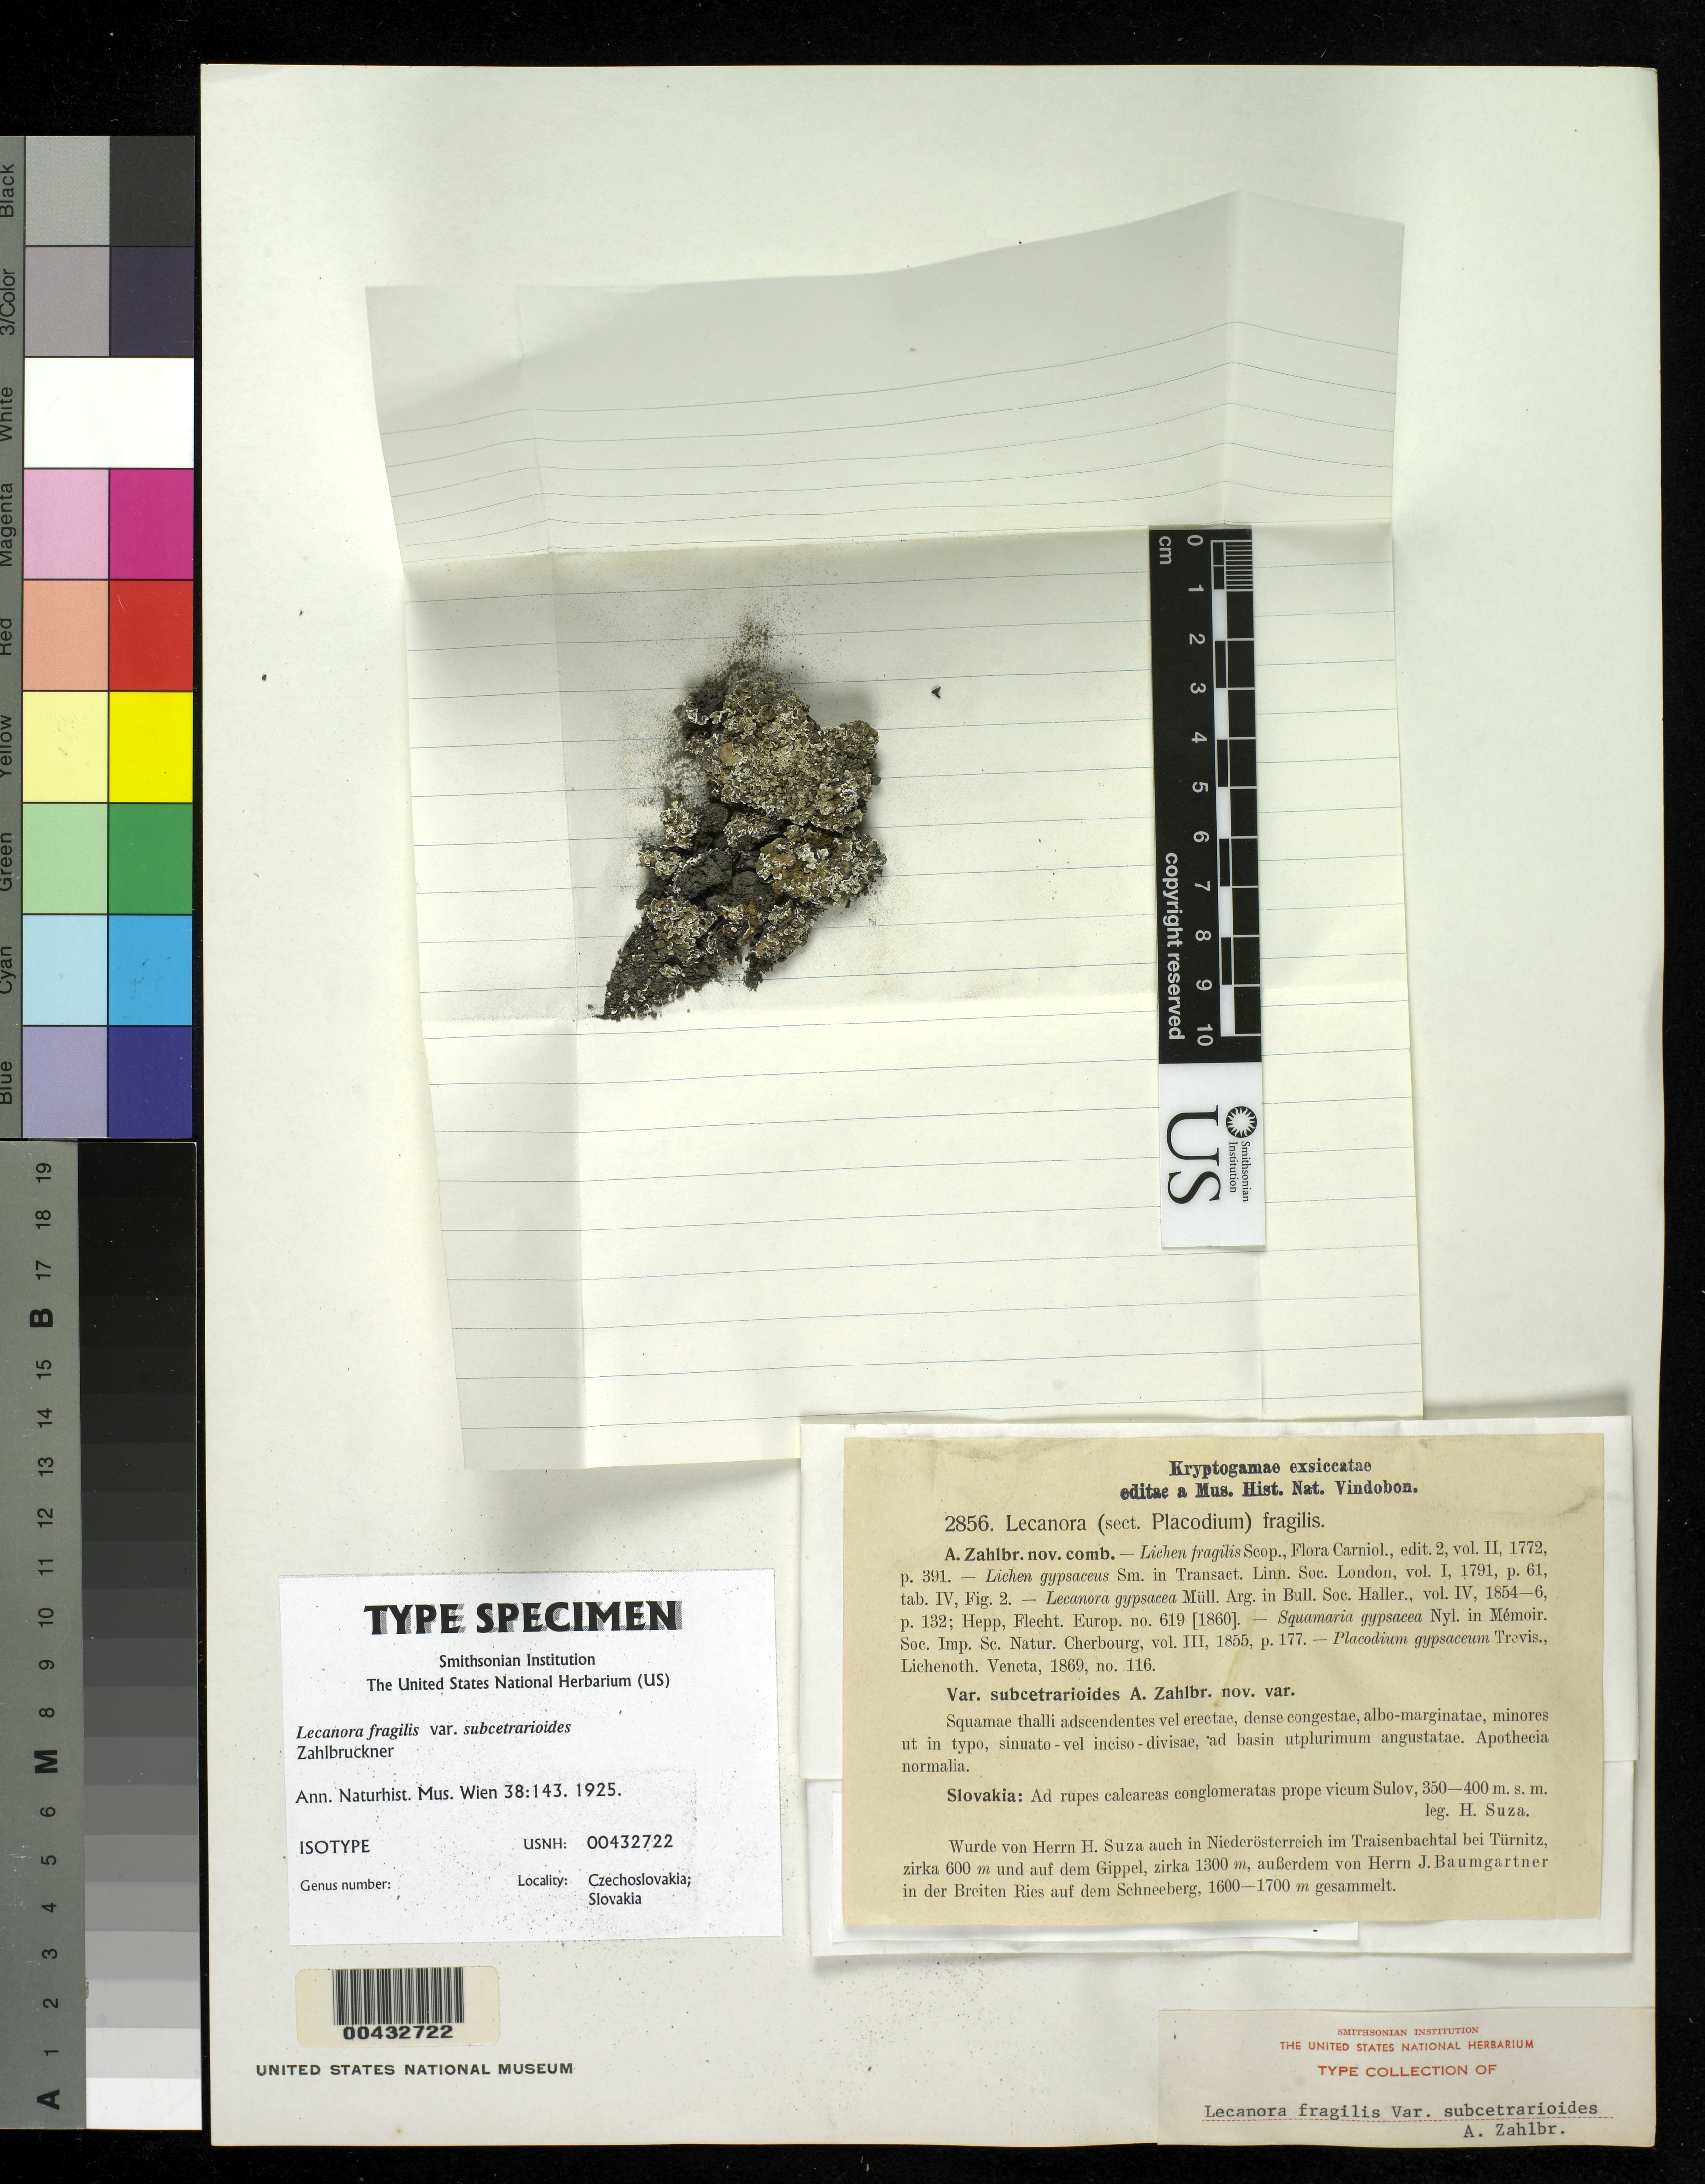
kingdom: Fungi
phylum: Ascomycota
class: Lecanoromycetes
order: Lecanorales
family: Lecanoraceae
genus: Lecanora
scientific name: Lecanora fragilis var. subcetrarioides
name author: Zahlbr.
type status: Isotype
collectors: H. Suza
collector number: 2856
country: Slovakia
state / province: Slovakia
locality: Ad rupes calcareas conglomeratas prope vicum Sulov. [At conglomerate calcareous cliffs/rocks near the village of Sulov].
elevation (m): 350